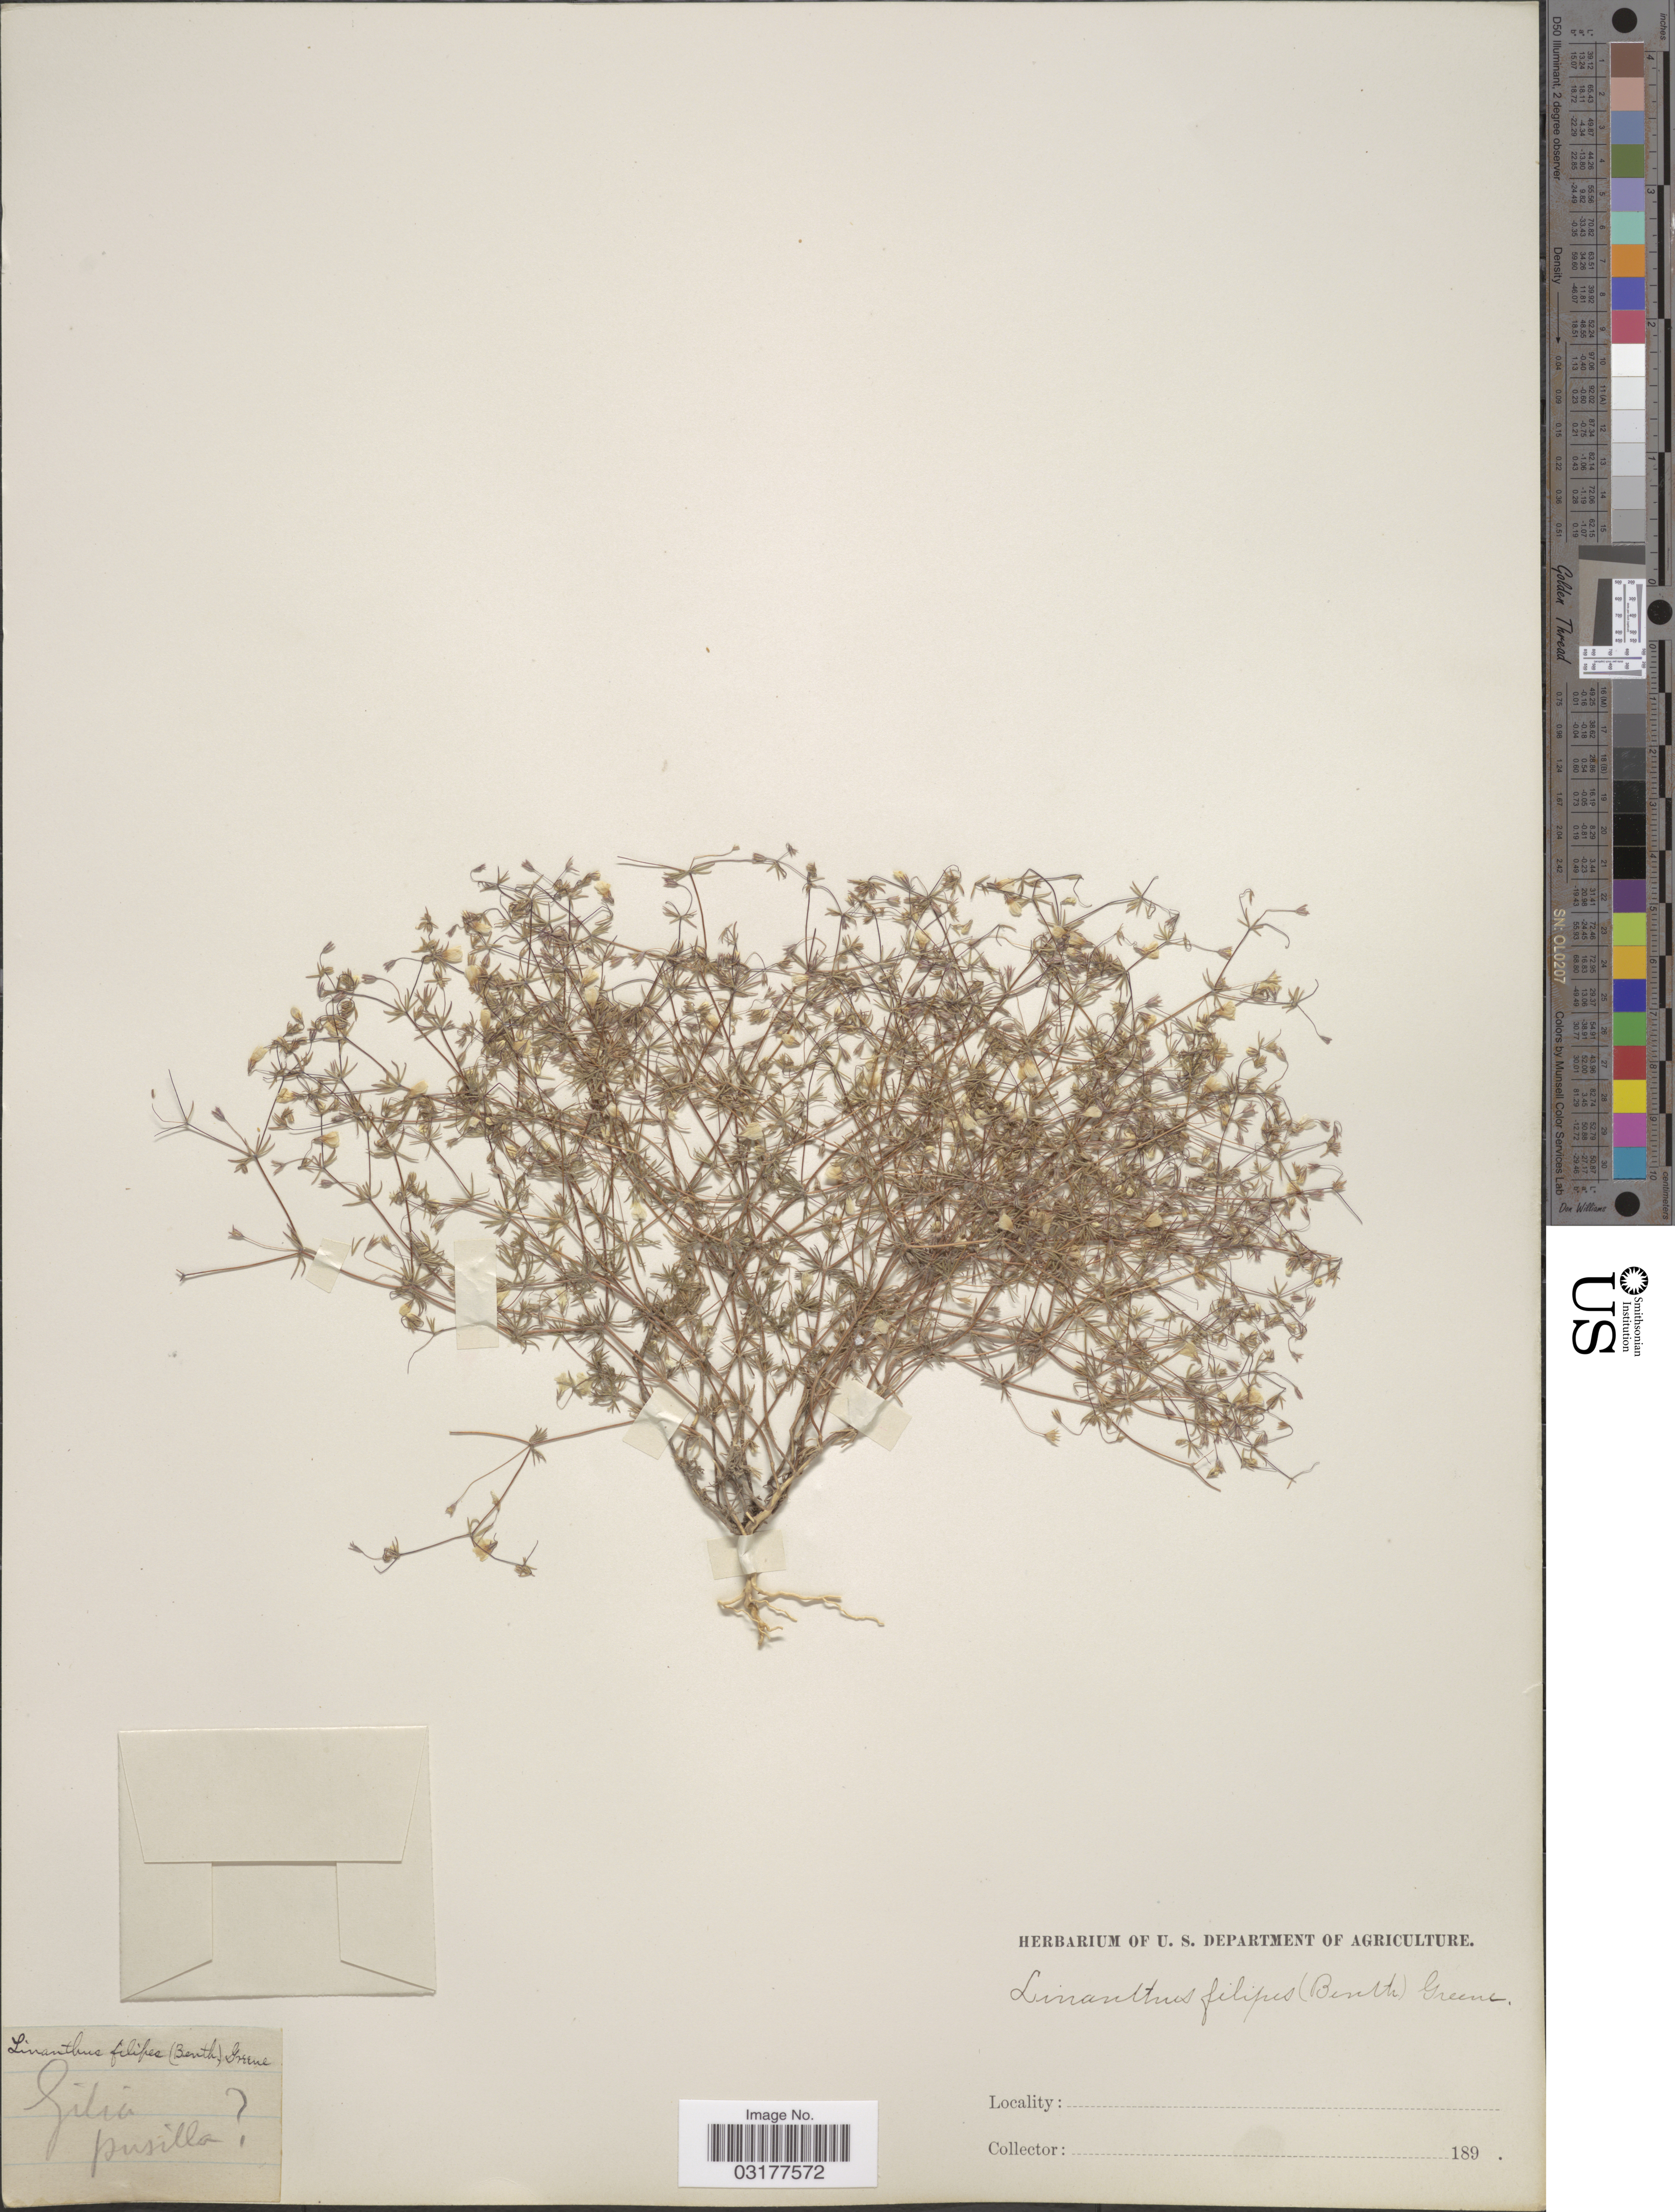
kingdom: Plantae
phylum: Tracheophyta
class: Magnoliopsida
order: Ericales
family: Polemoniaceae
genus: Leptosiphon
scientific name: Leptosiphon filipes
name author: (Benth.) J.M. Porter & L.A. Johnson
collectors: ex herb. U. S. Department of Agriculture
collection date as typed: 189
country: United States